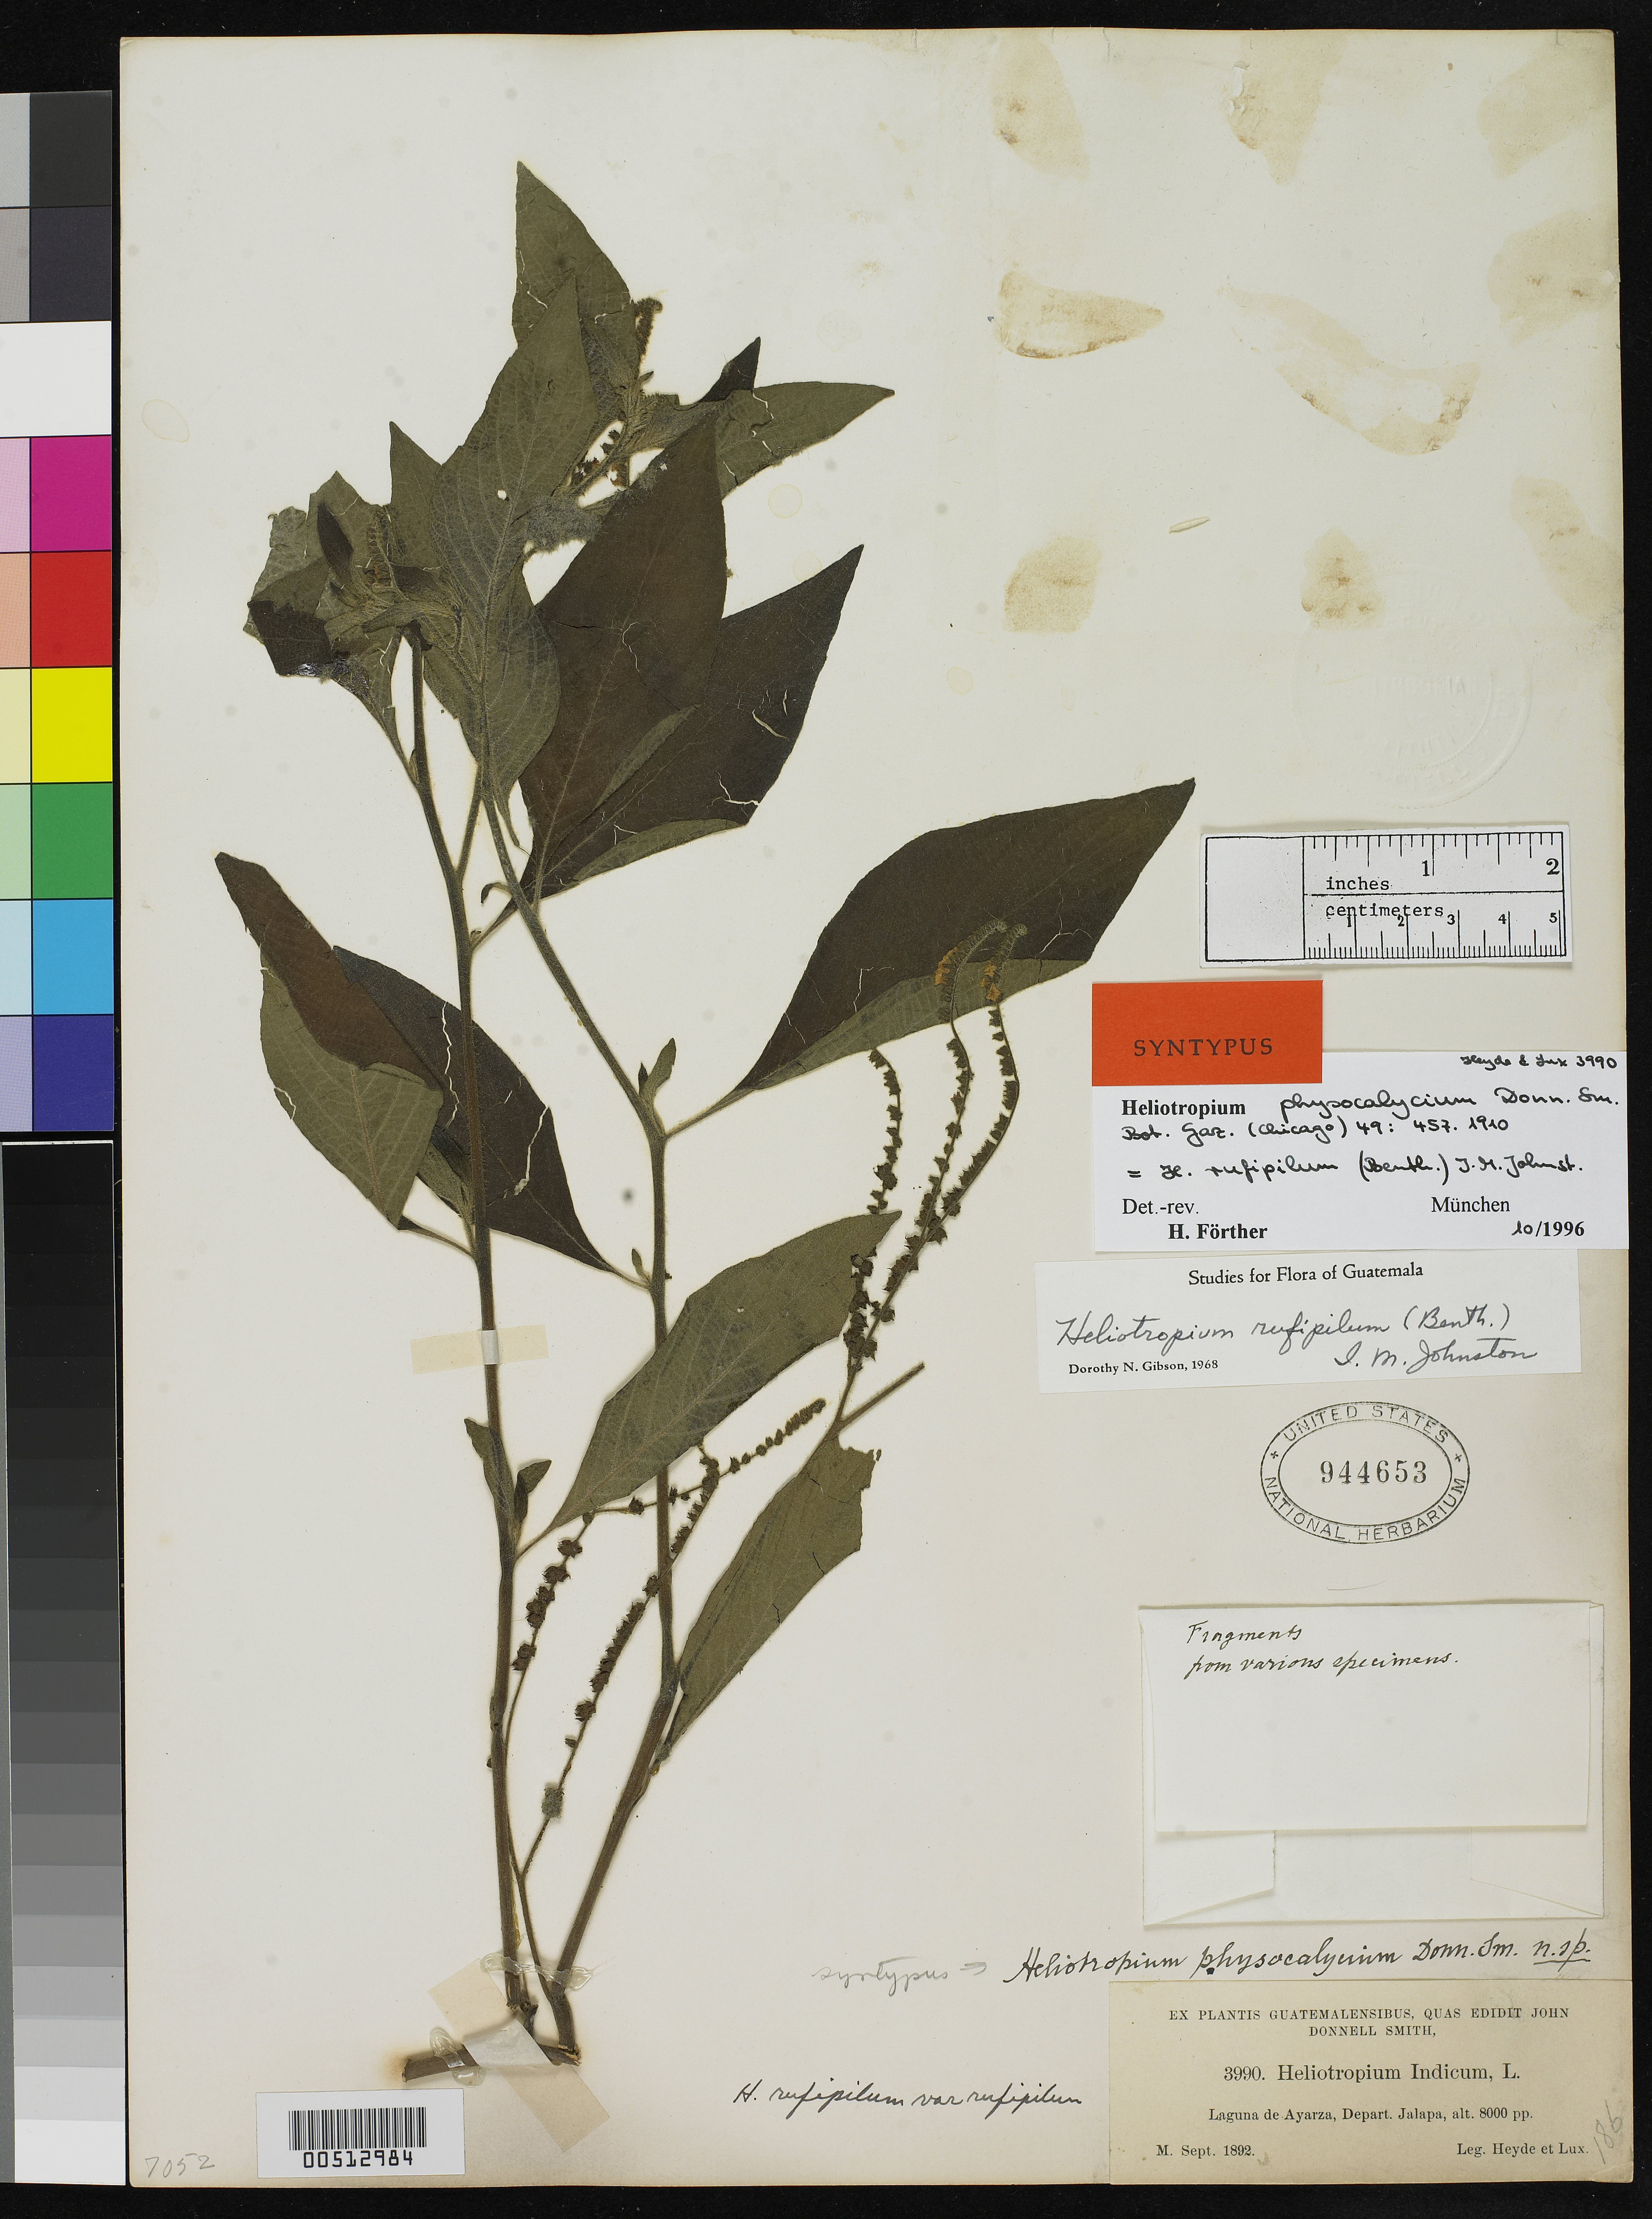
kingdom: Plantae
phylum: Tracheophyta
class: Magnoliopsida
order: Boraginales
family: Heliotropiaceae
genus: Heliotropium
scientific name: Heliotropium physocalycium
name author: Donn. Sm.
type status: Syntype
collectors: E. T. Heyde & E. Lux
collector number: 3990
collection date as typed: Sep 1892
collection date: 1892-09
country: Guatemala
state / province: Jalapa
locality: Laguna de Ayarza.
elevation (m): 2438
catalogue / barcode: US 944653